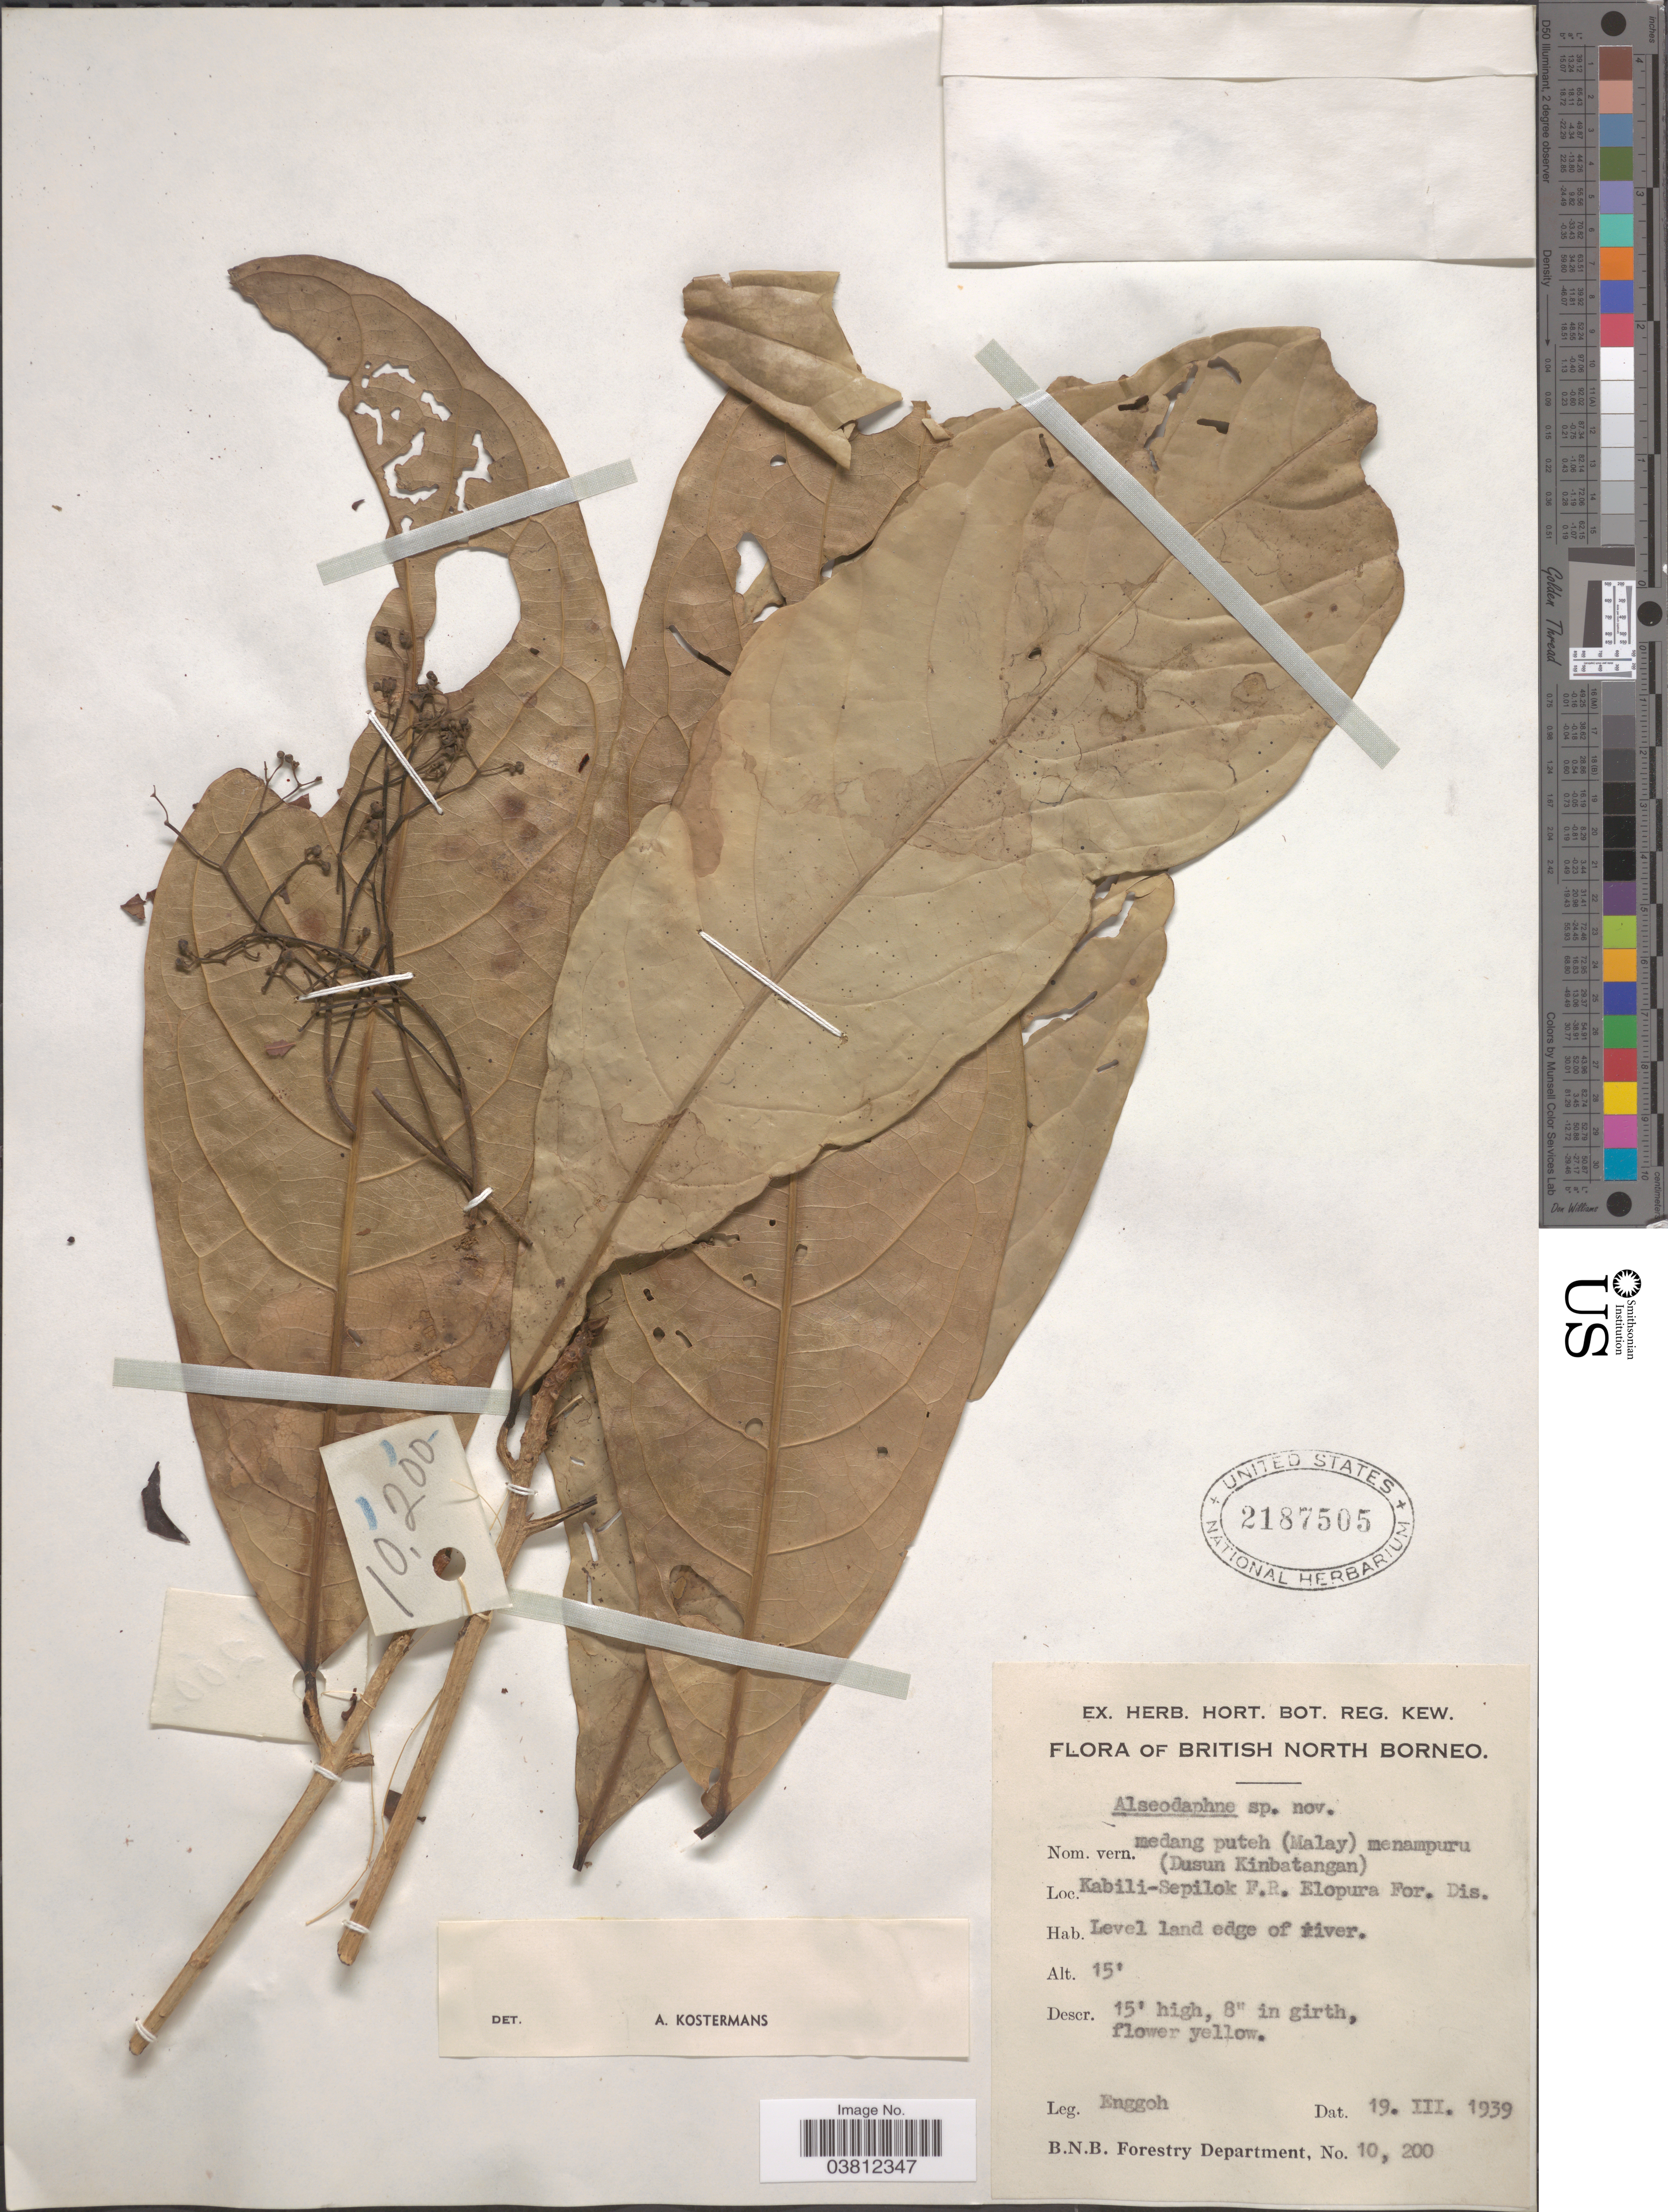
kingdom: Plantae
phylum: Tracheophyta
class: Magnoliopsida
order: Laurales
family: Lauraceae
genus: Alseodaphne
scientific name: Alseodaphne sp.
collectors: -. Enggoh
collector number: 10200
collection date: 1939-03-19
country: Malaysia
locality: British North Borneo. Kabili-Sepilok F.R. Elopura For. Dis. Level land edge of river.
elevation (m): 5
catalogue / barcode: US 2187505